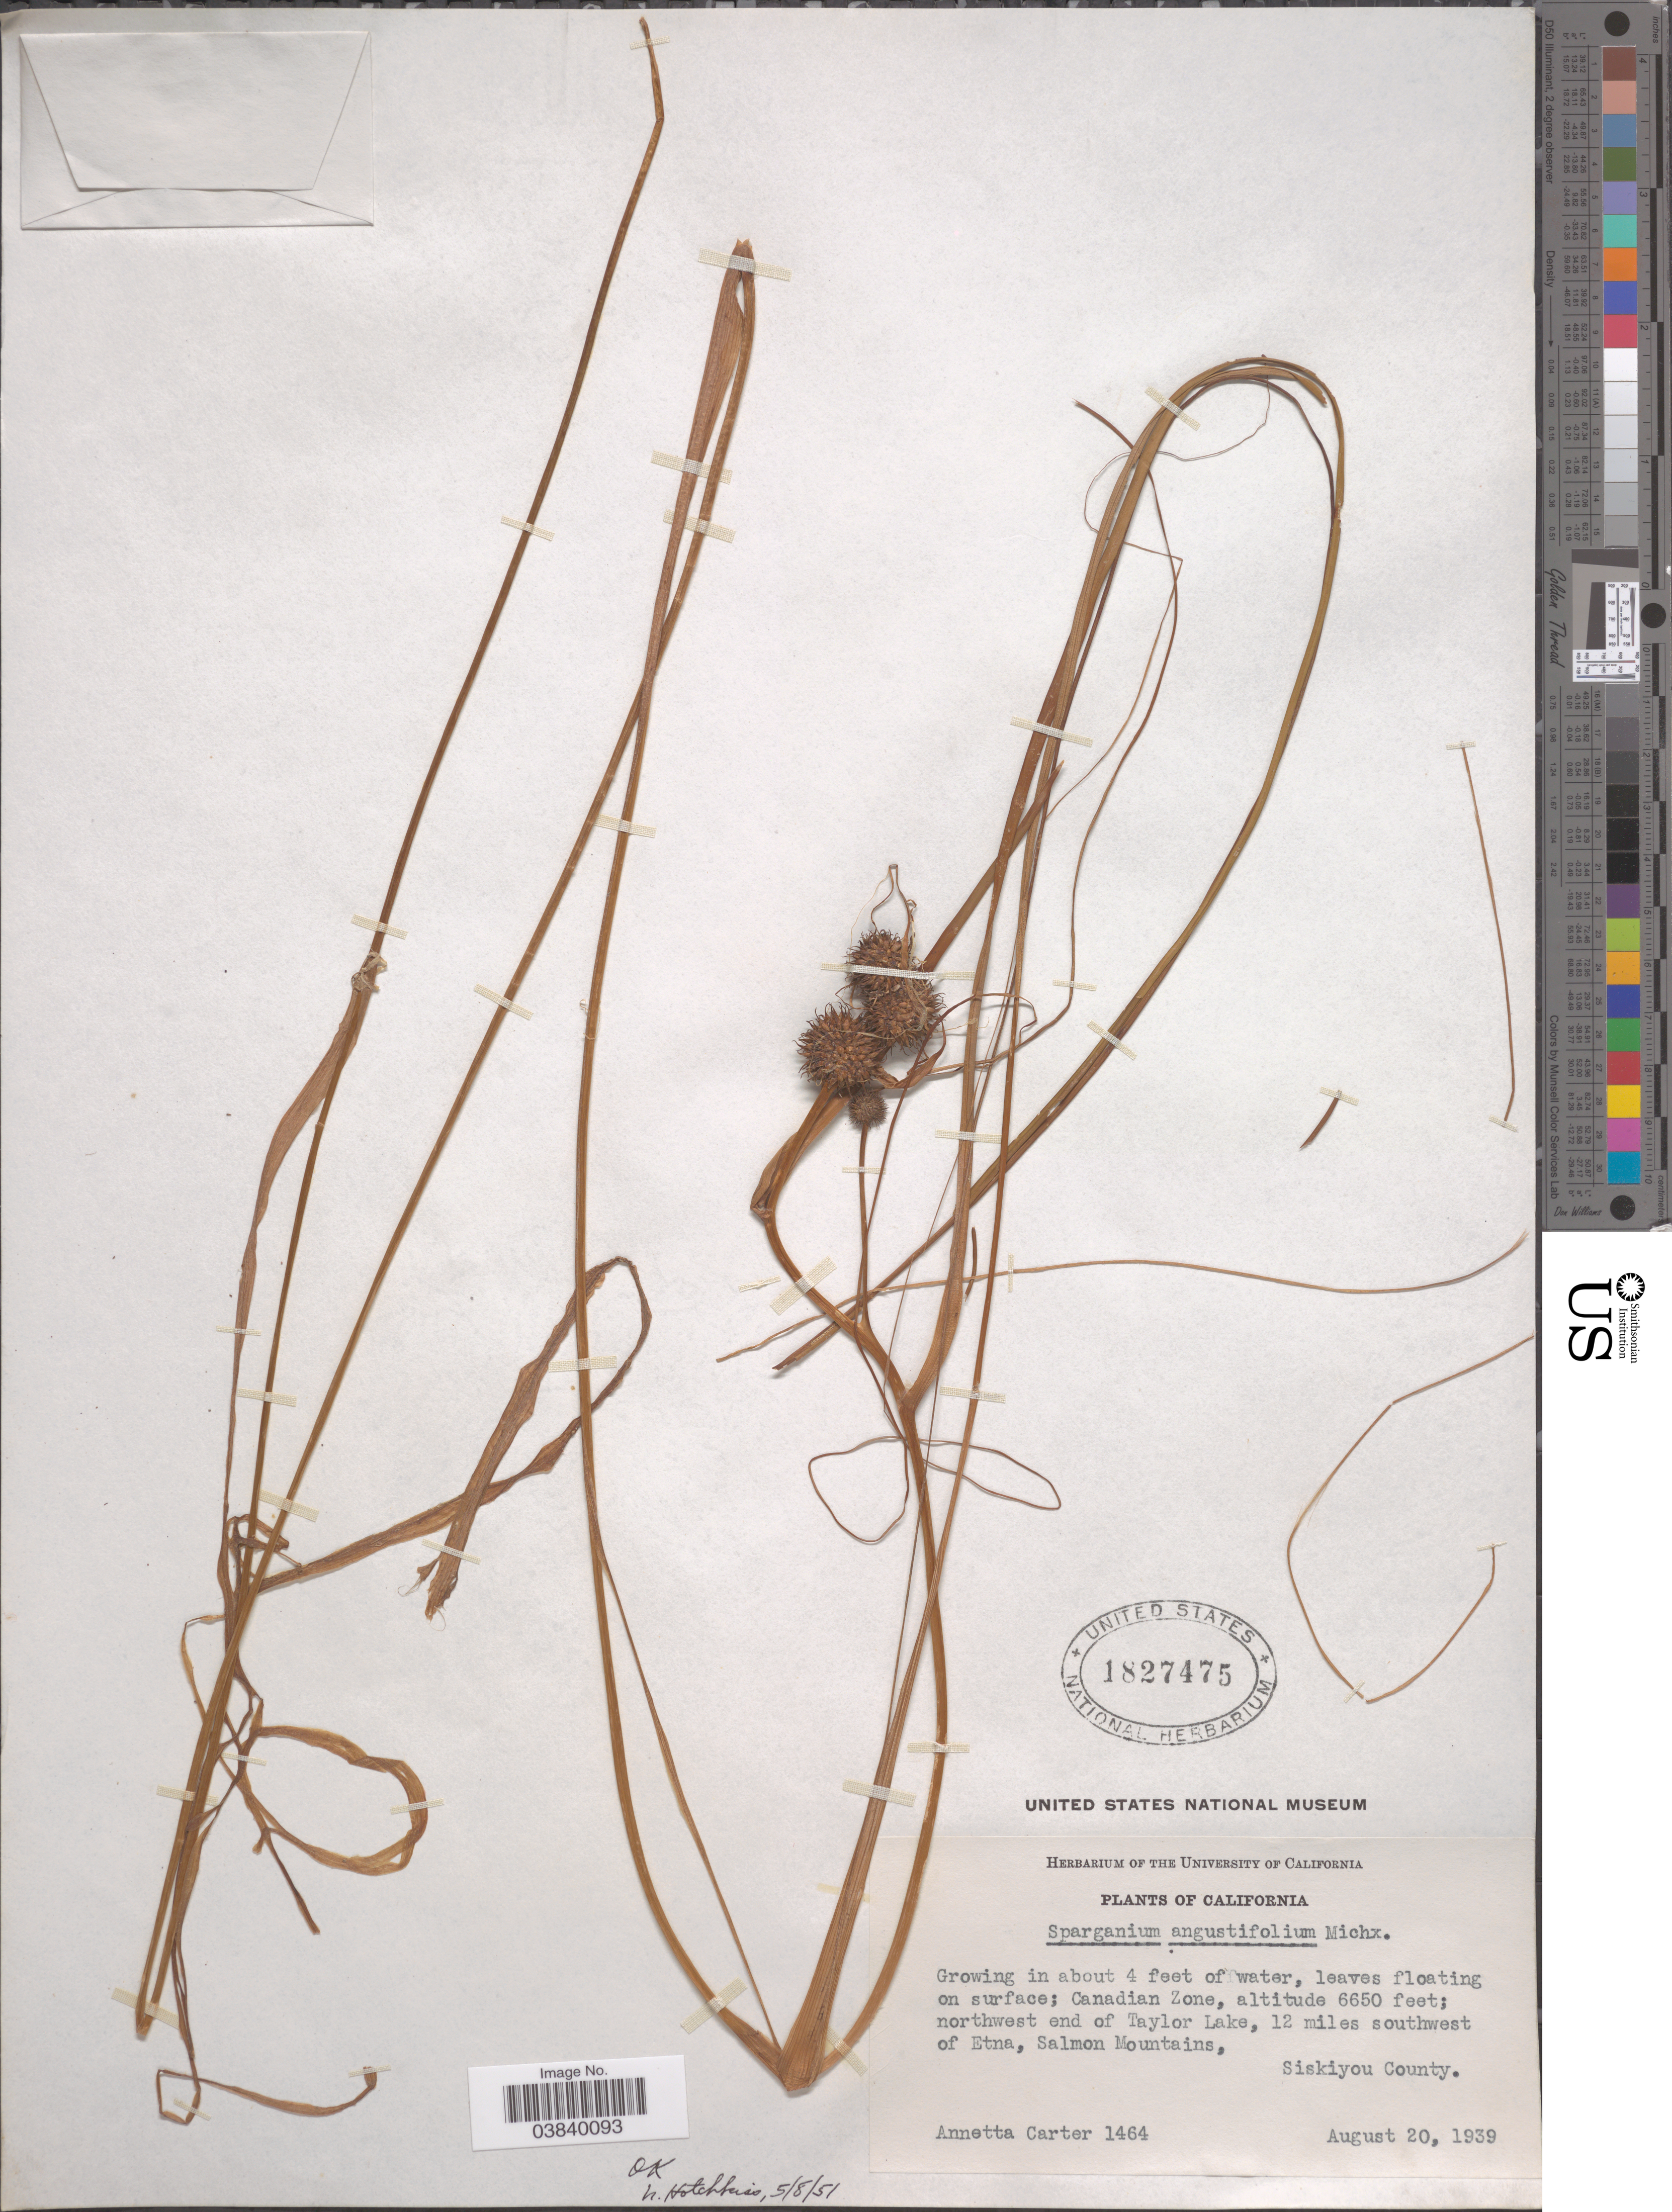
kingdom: Plantae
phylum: Tracheophyta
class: Liliopsida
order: Poales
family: Typhaceae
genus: Sparganium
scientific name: Sparganium angustifolium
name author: Michx.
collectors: A. Carter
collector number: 1464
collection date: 1939-08-20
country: United States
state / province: California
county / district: Siskiyou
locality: Canadian Zone, northwest end of Taylor Lake, 12 miles southwest of Etna, Salmon Mountains, Siskiyou County.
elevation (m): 2027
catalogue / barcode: US 1827475